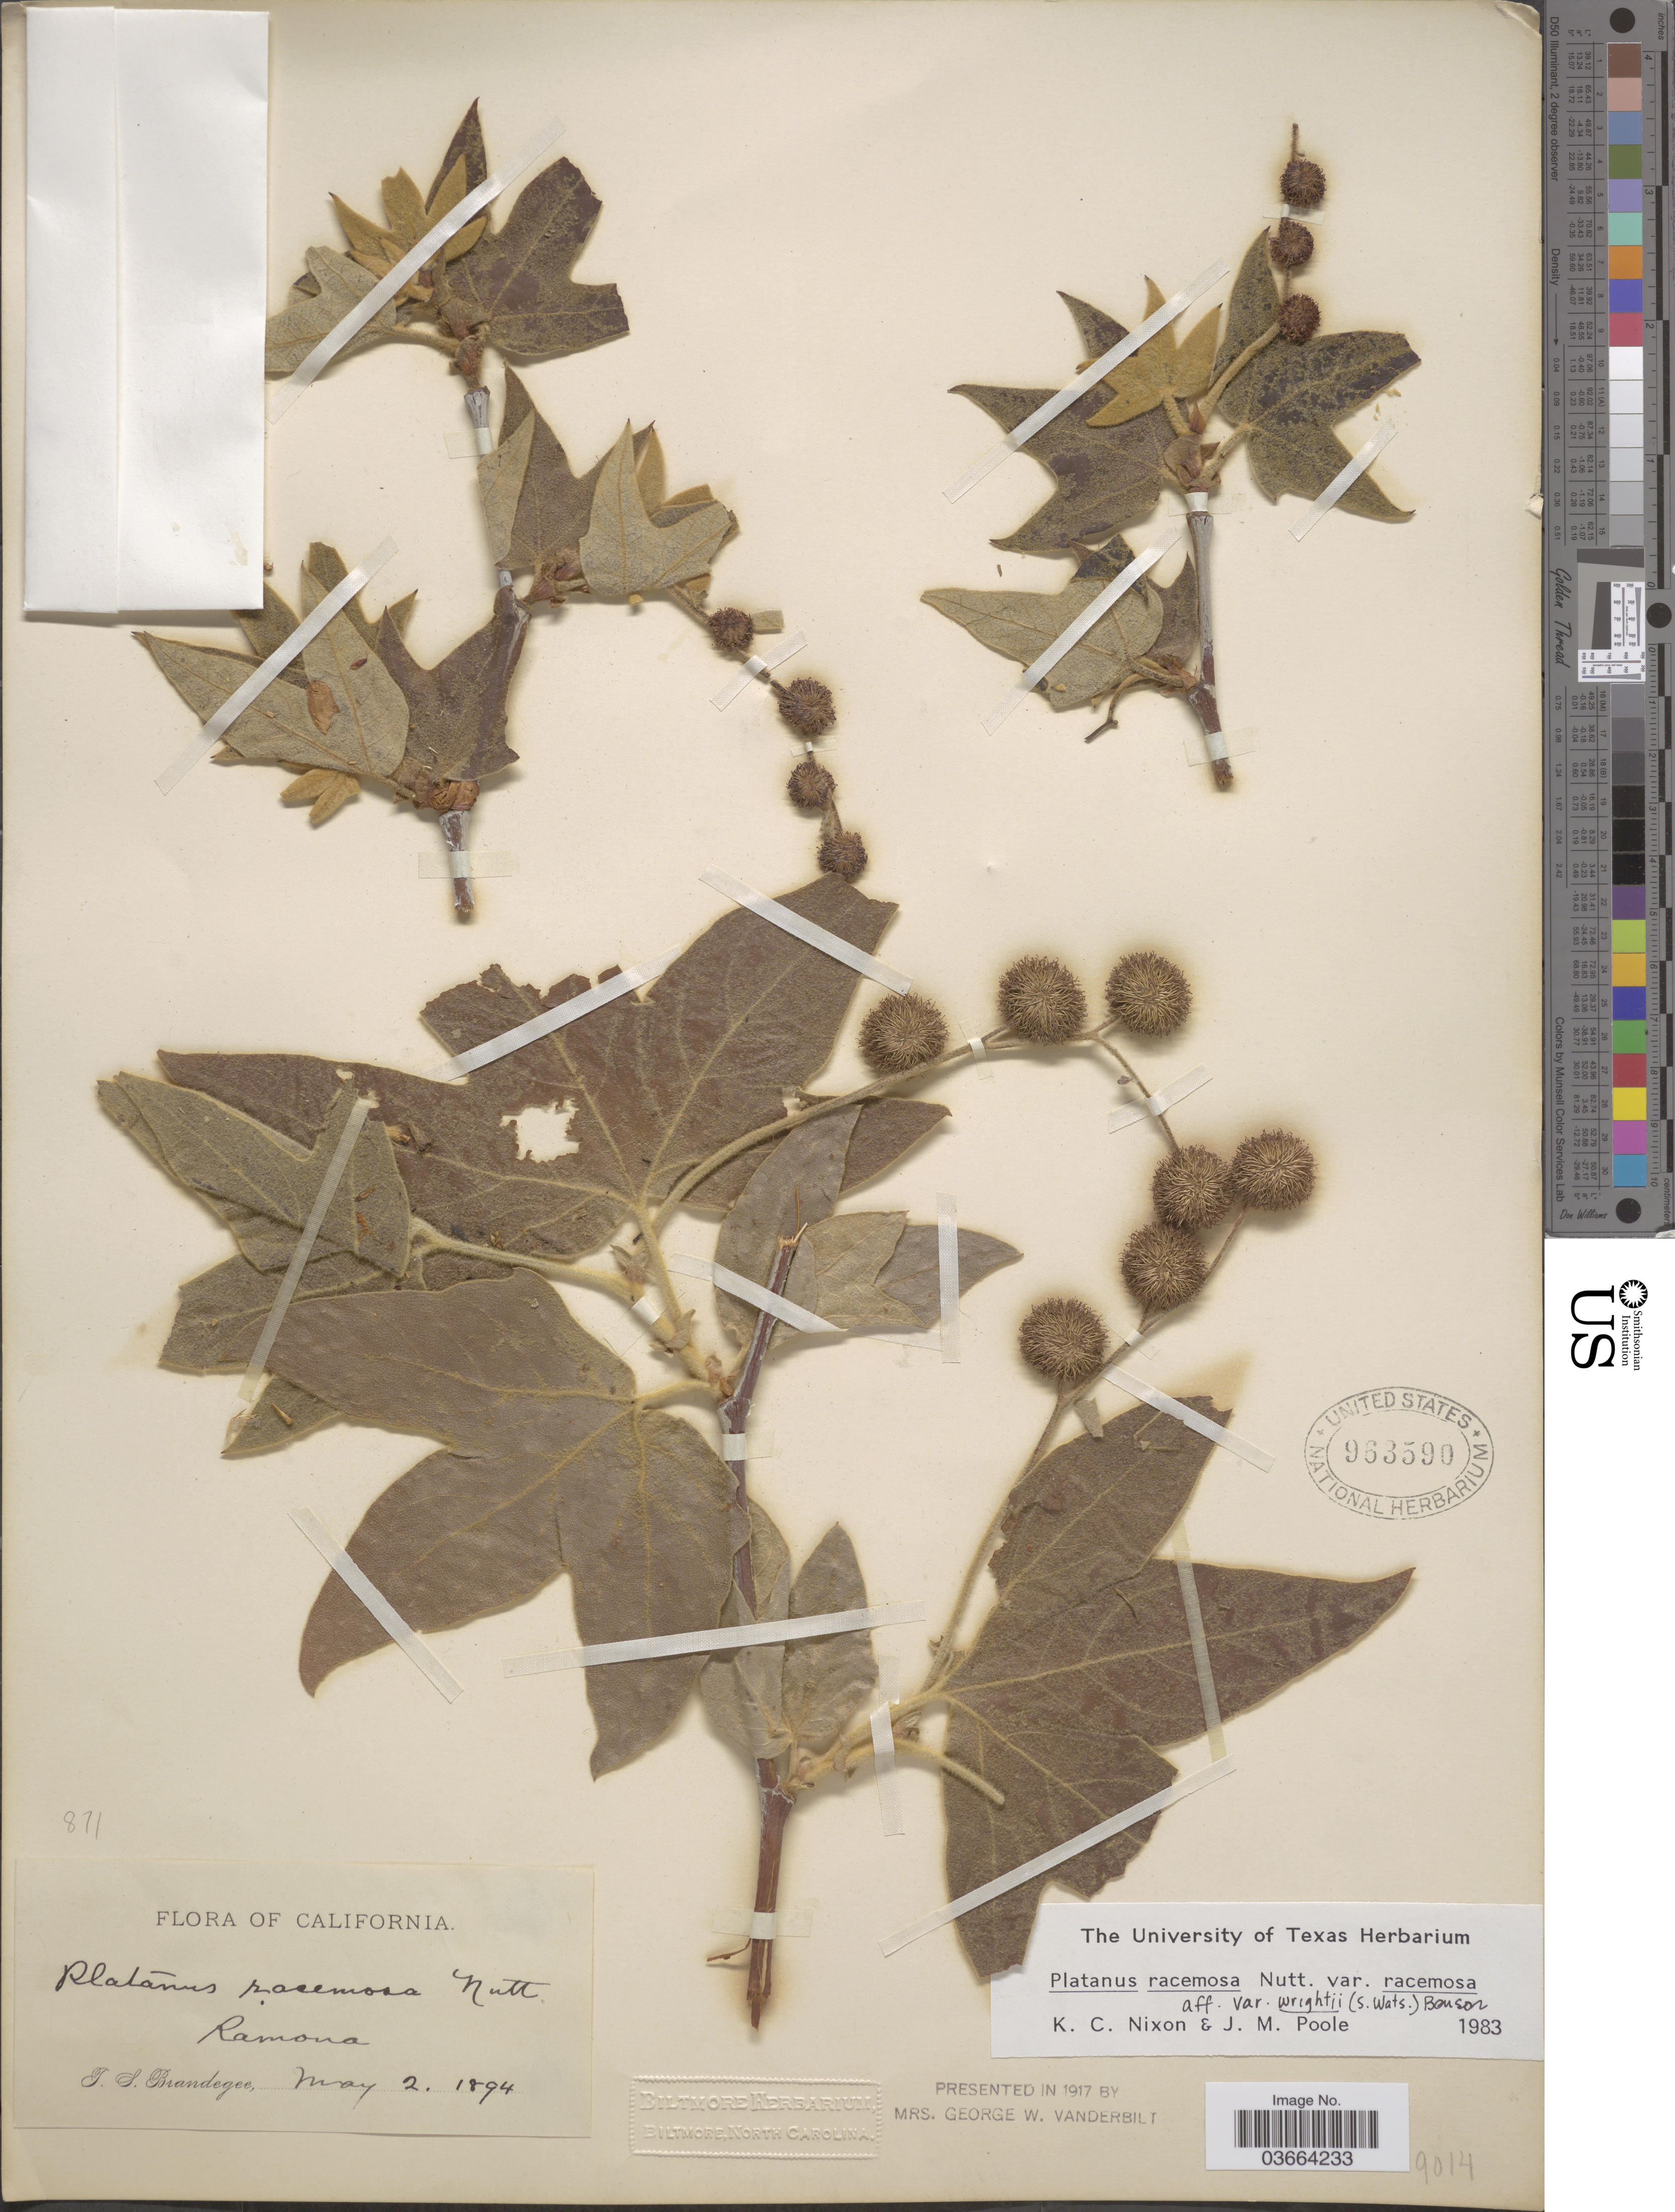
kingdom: Plantae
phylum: Tracheophyta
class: Magnoliopsida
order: Proteales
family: Platanaceae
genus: Platanus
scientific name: Platanus racemosa var. racemosa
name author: Nutt.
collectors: T. S. Brandegee (herbarium)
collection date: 1894-05-02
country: United States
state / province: California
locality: Ramona.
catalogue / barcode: US 963590